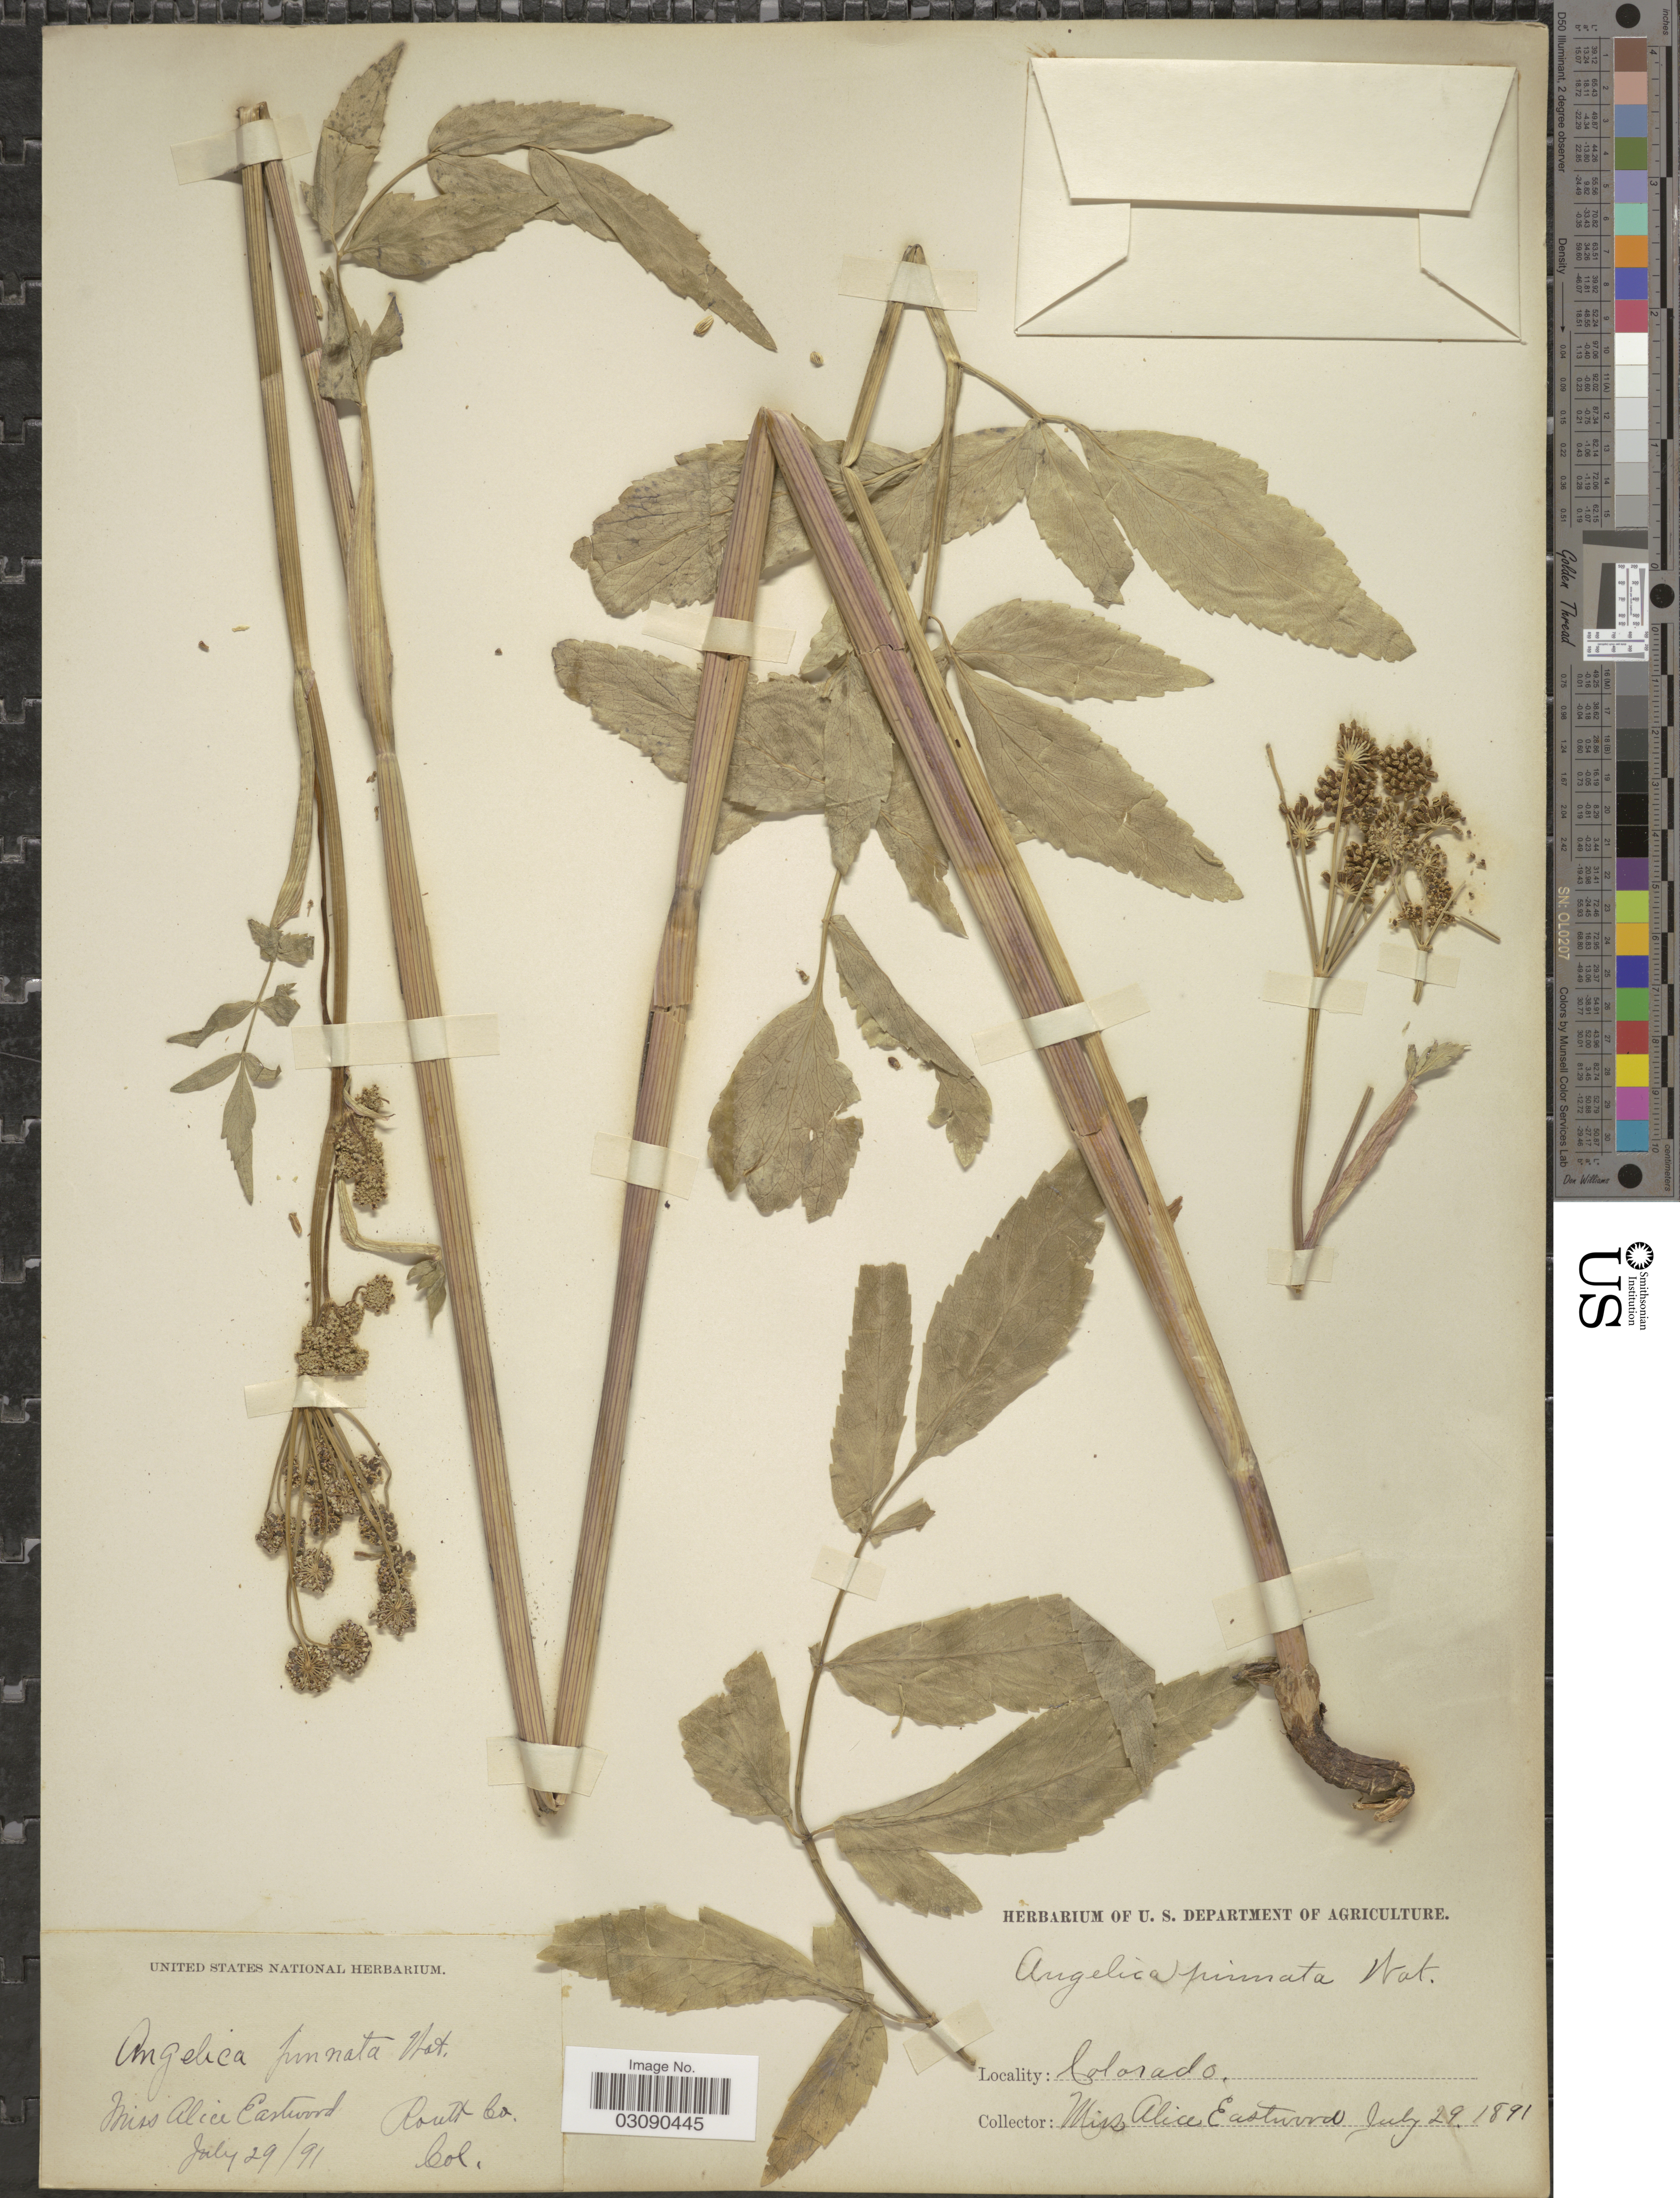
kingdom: Plantae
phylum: Tracheophyta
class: Magnoliopsida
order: Apiales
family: Apiaceae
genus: Angelica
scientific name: Angelica pinnata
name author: S. Watson in C. King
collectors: A. Eastwood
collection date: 1891-07-29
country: United States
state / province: Colorado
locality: Routh Co.